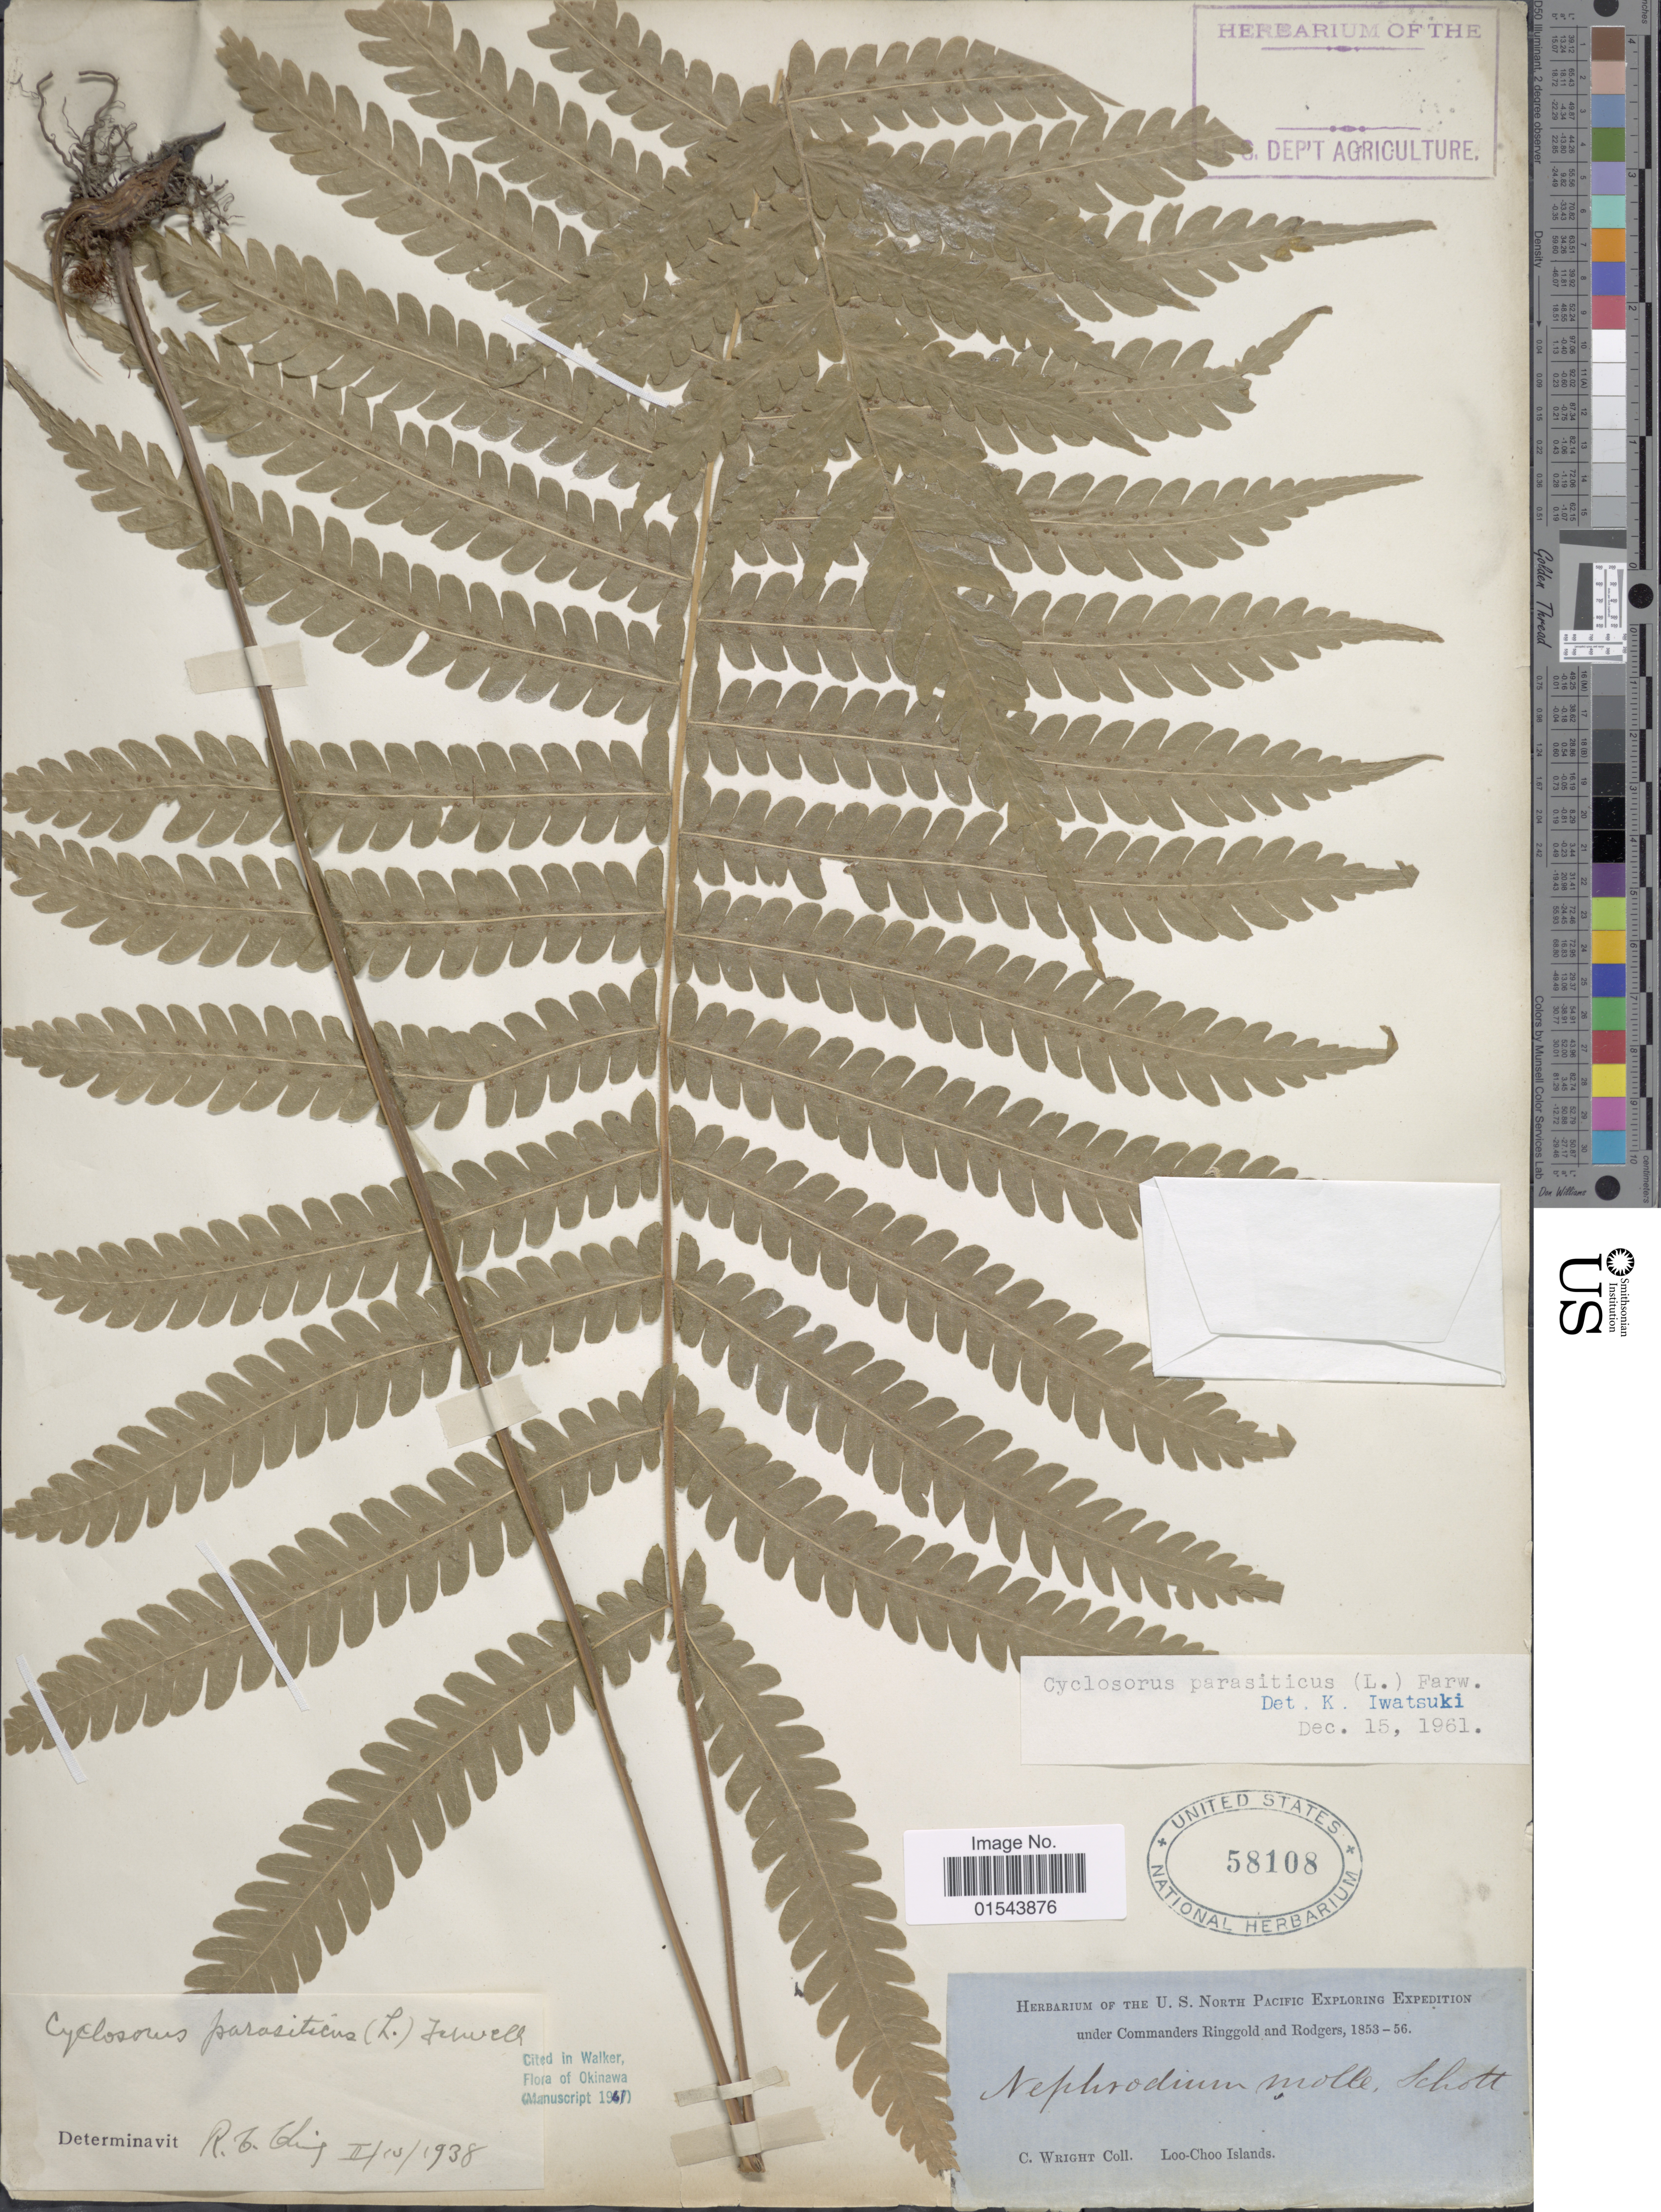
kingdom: Plantae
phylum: Tracheophyta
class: Polypodiopsida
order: Polypodiales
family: Thelypteridaceae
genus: Christella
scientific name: Christella parasitica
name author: (L.) H. Lév.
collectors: C. Wright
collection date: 1853/1856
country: Japan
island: Ryukyu Islands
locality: Loo-Choo Islands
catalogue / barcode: US 58108